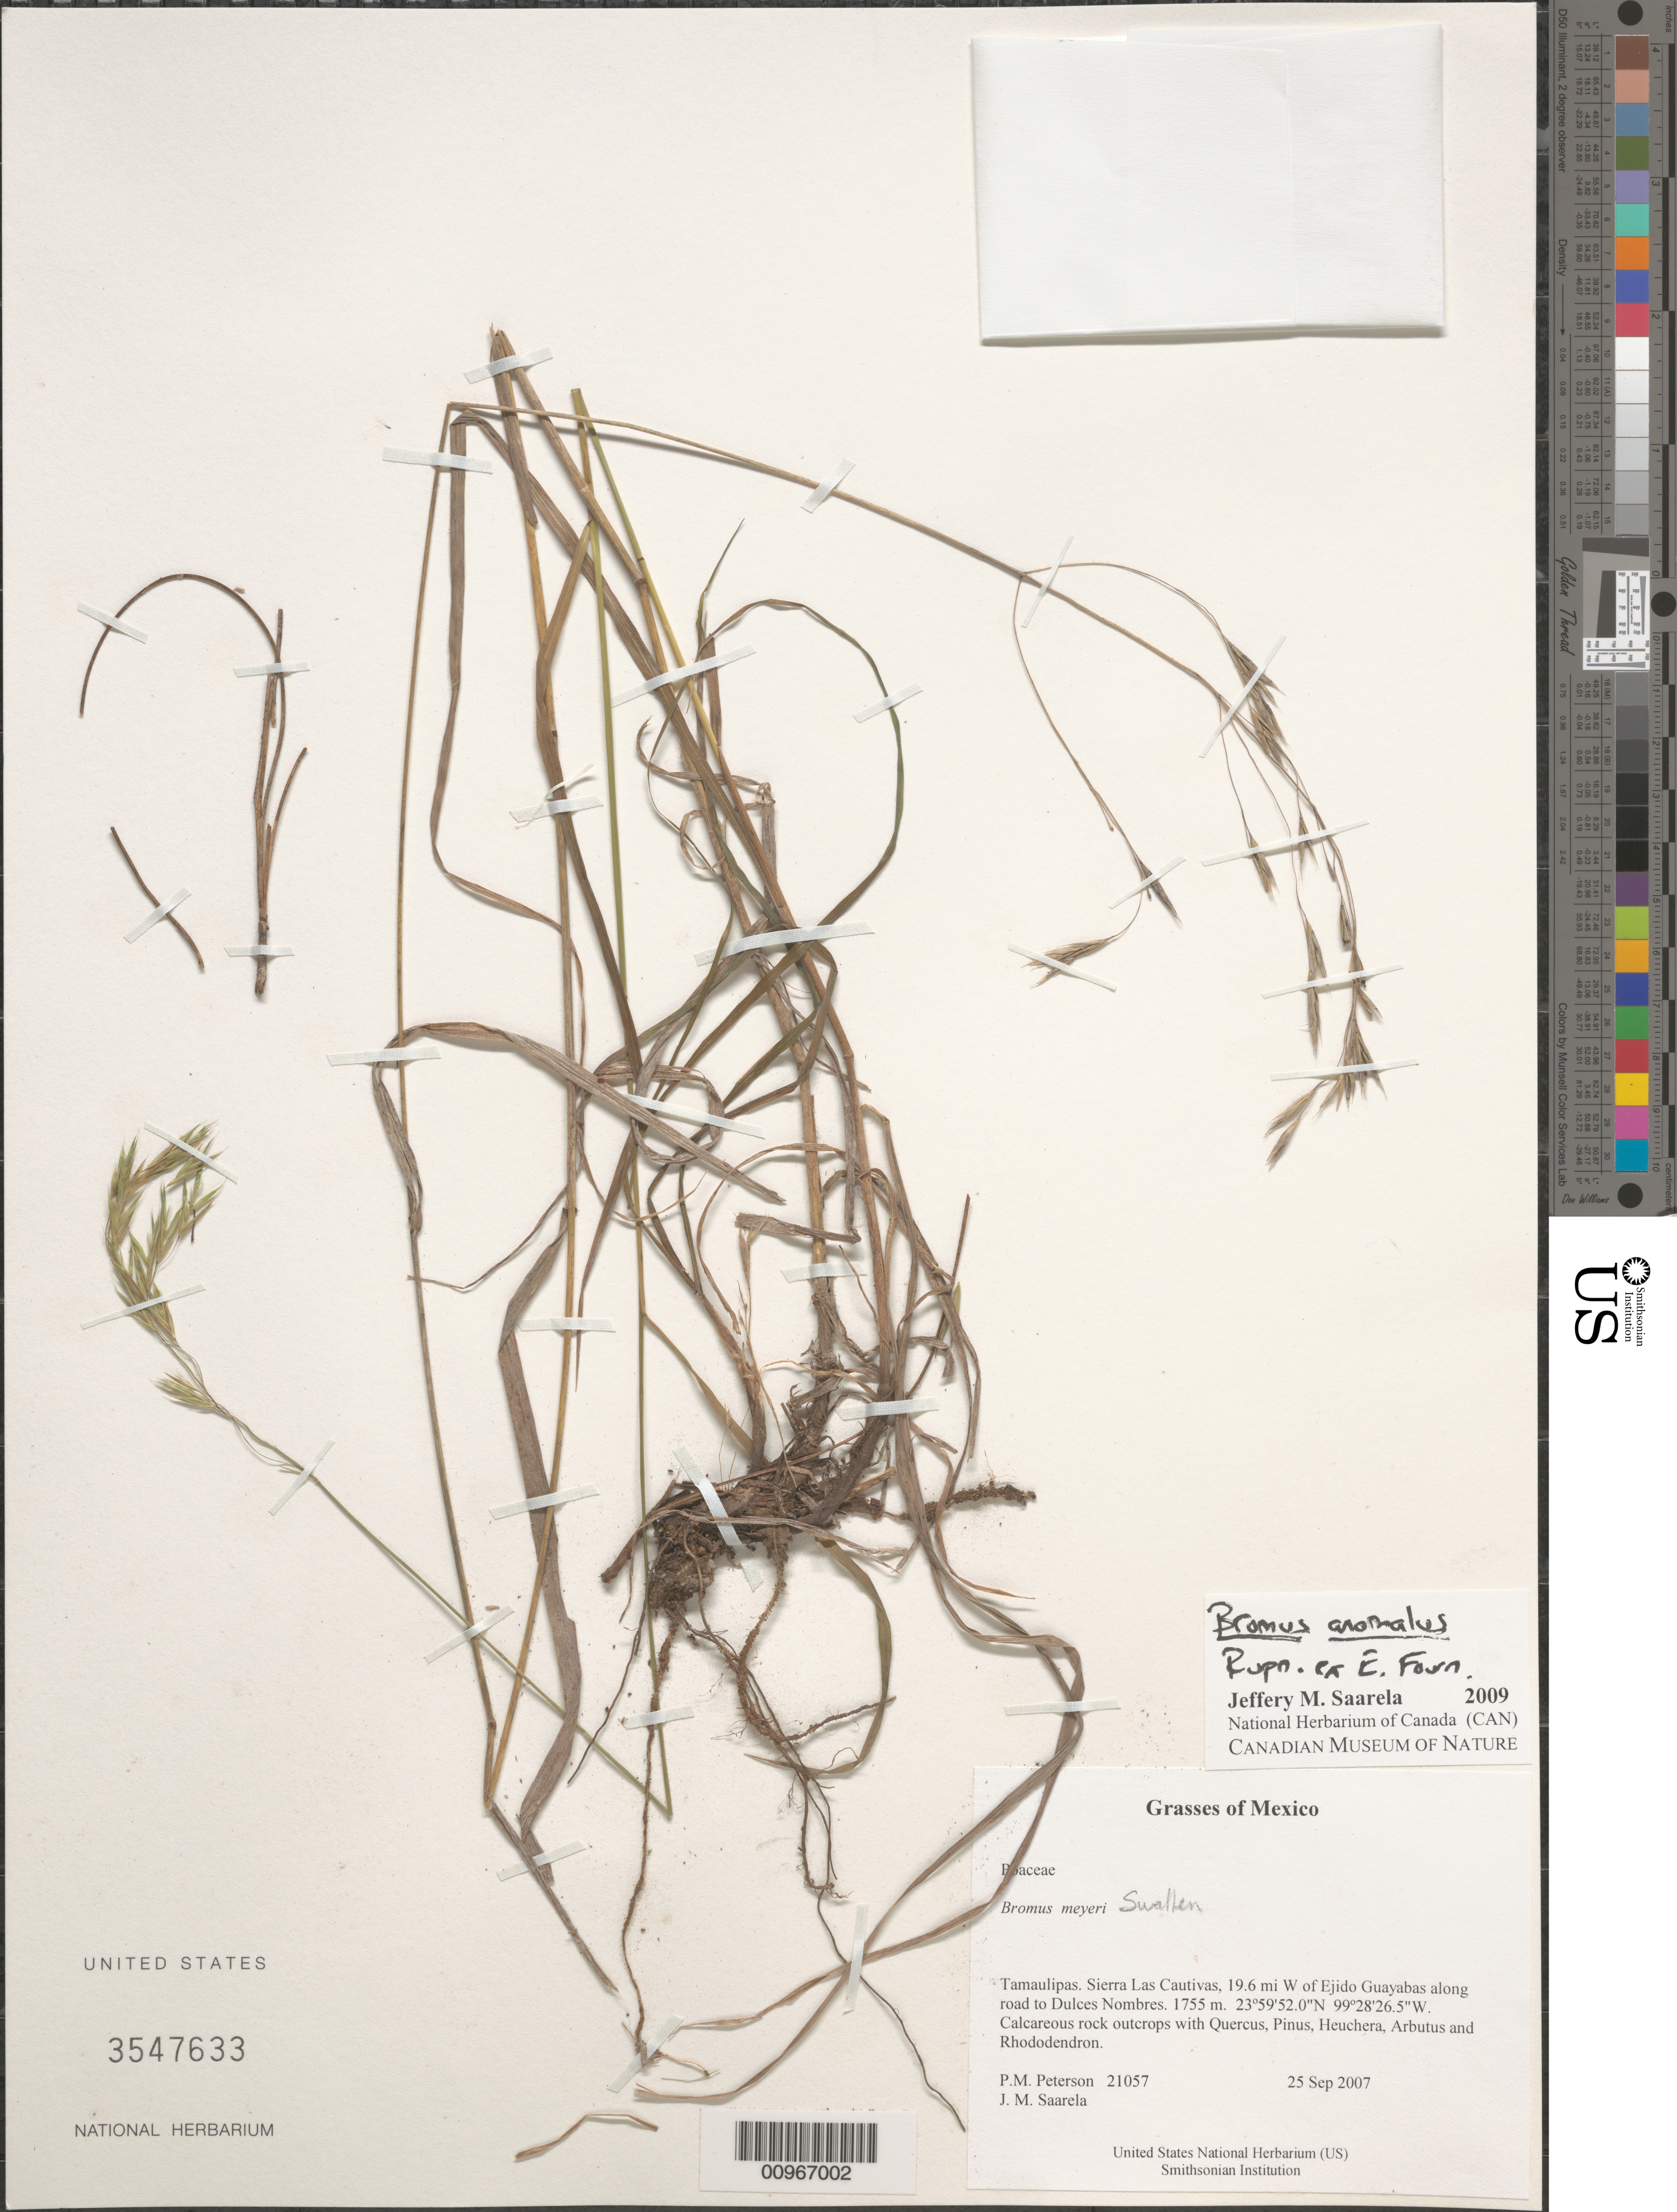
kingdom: Plantae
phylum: Tracheophyta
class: Liliopsida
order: Poales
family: Poaceae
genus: Bromus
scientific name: Bromus anomalus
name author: Rupr. ex E. Fourn.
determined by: Saarela, J. M., (CAN), Canadian Museum of Nature (CANADA)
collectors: P. M. Peterson & J. Saarela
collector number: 21057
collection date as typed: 25 Sep 2007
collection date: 2007-09-25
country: Mexico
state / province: Tamaulipas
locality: Sierra Las Cautivas, 19.6 mi W of Ejido Guayabas along road to Dulces Nombres.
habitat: Calcareous rock outcrops with Quercus, Pinus, Heuchera, Arbutus and Rhododendron.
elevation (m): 1755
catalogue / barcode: US 3547633